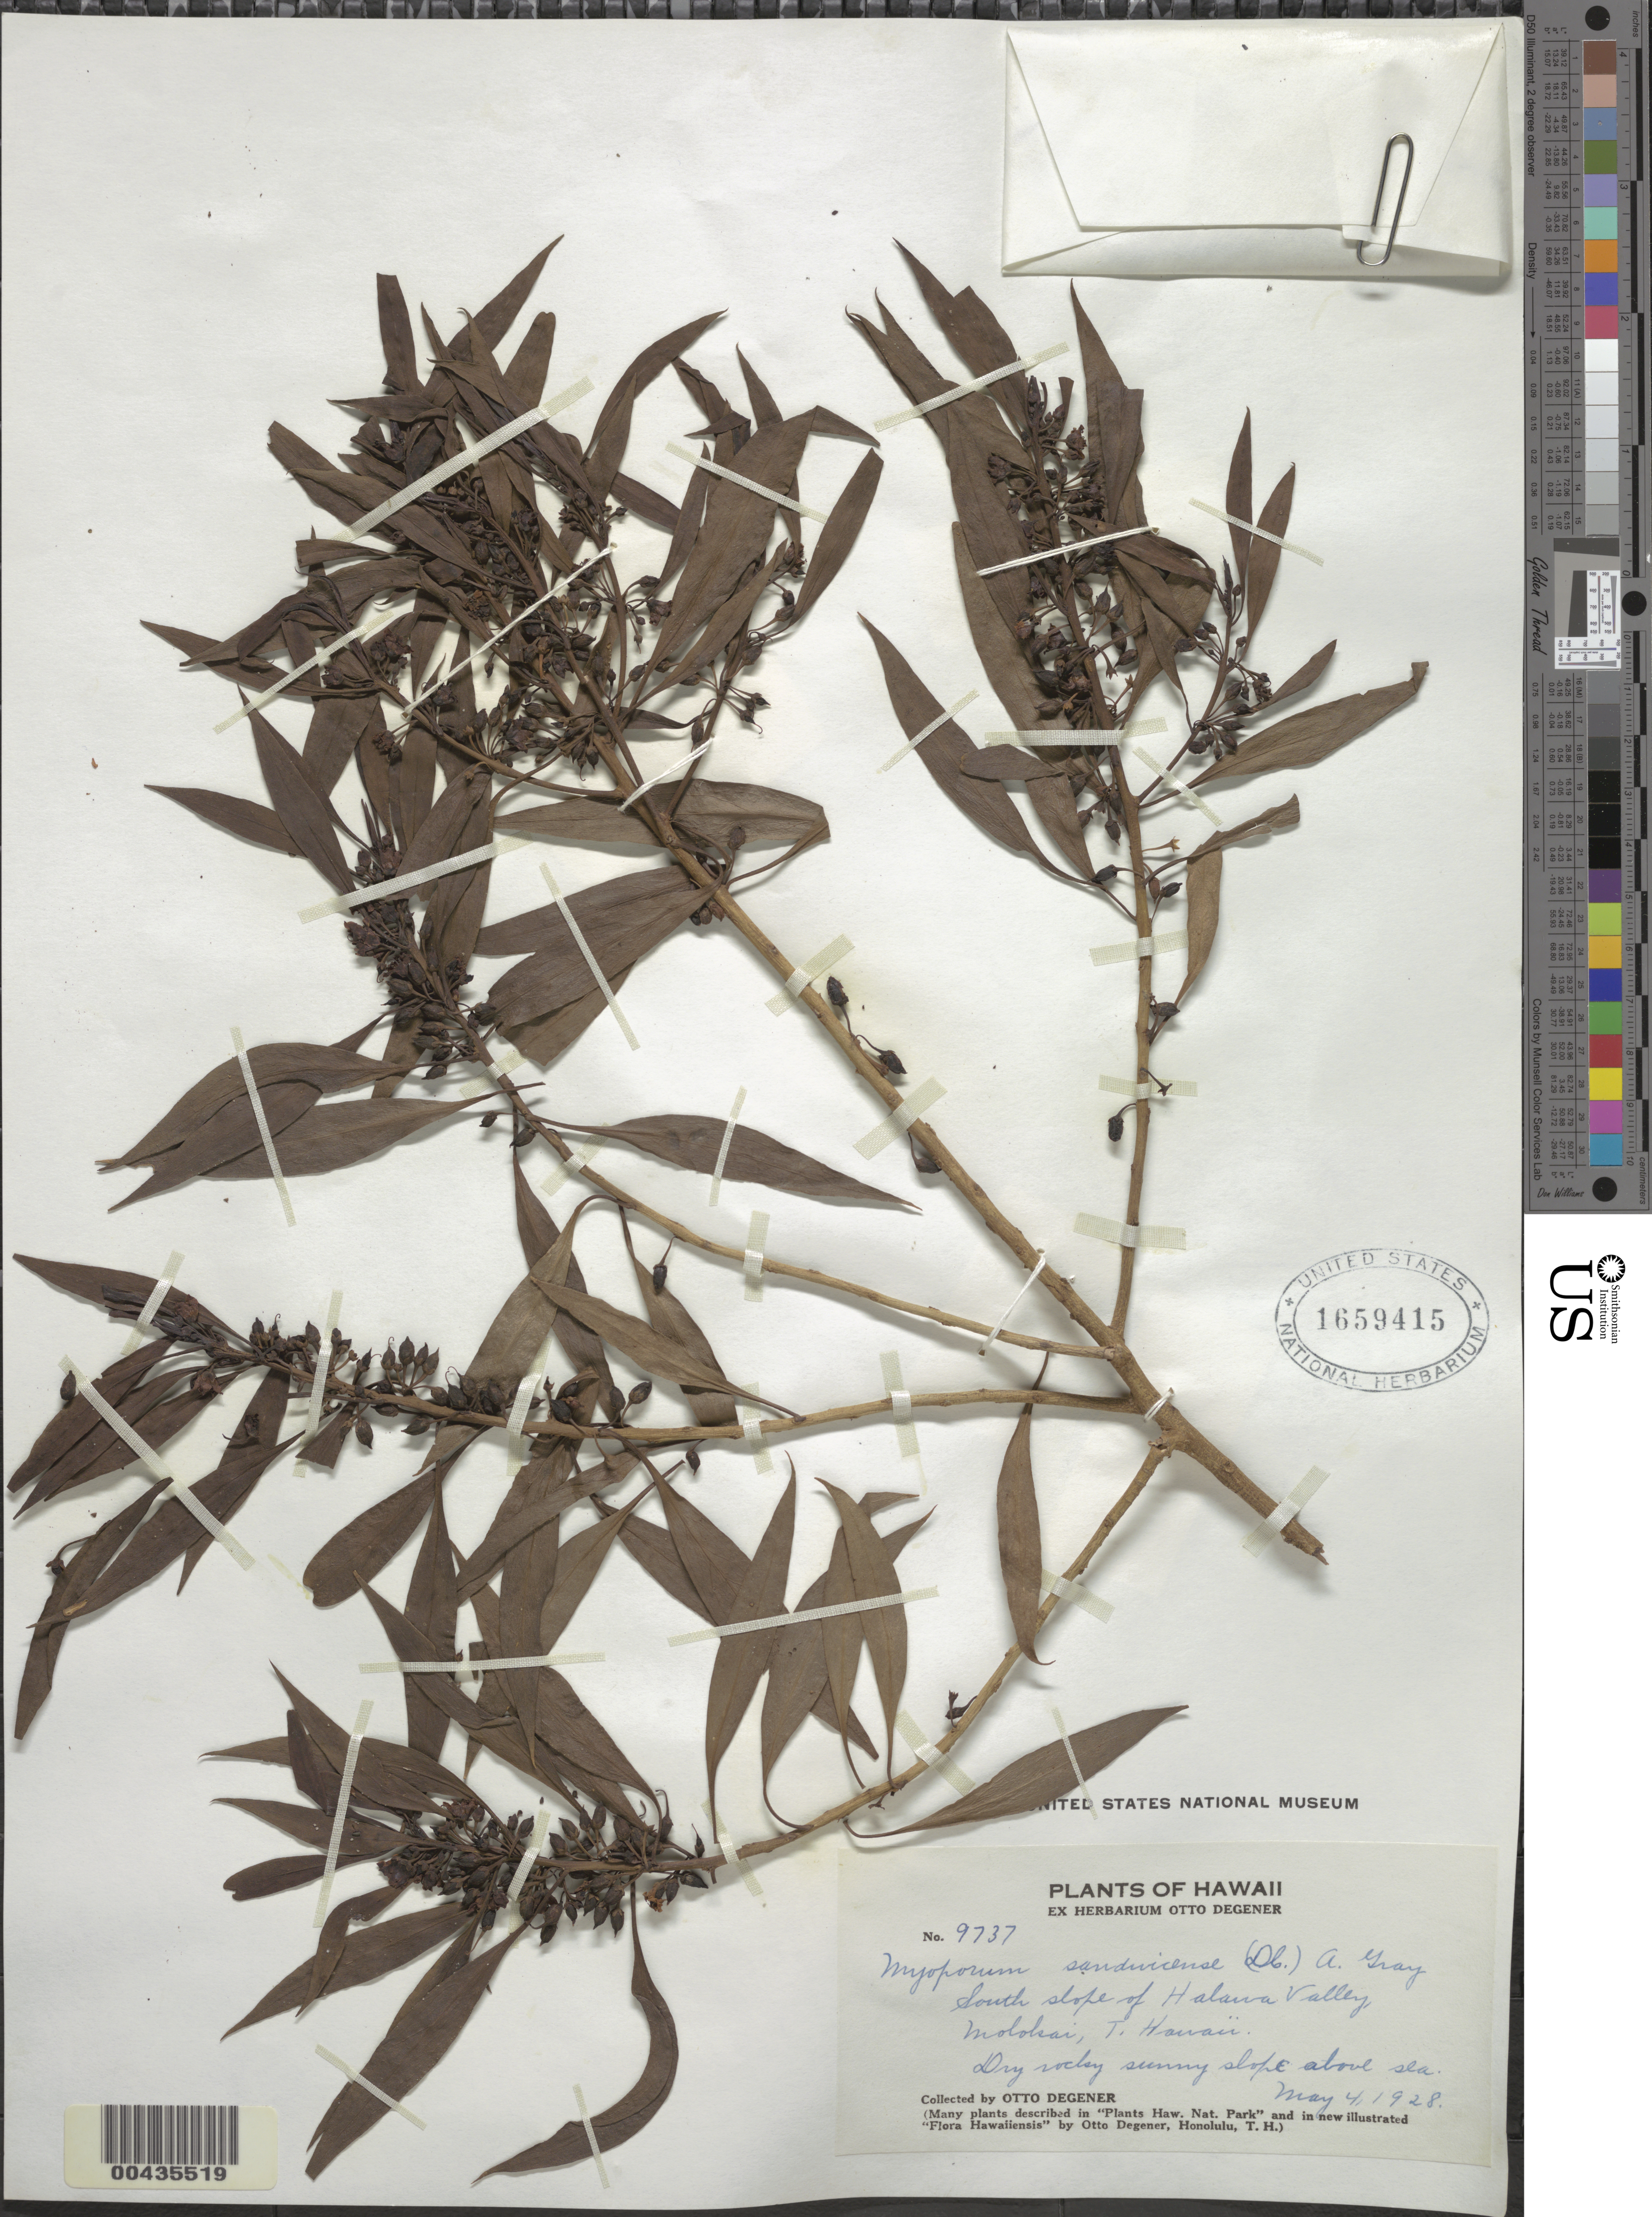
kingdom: Plantae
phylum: Tracheophyta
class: Magnoliopsida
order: Lamiales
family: Scrophulariaceae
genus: Myoporum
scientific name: Myoporum sandwicense subsp. sandwicense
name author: A. Gray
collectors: O. Degener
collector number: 9737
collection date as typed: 4 May 1928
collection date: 1928-05-04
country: United States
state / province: Hawaii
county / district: Maui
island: Moloka'i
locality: S slope of Halawa Valley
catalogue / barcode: US 1659415